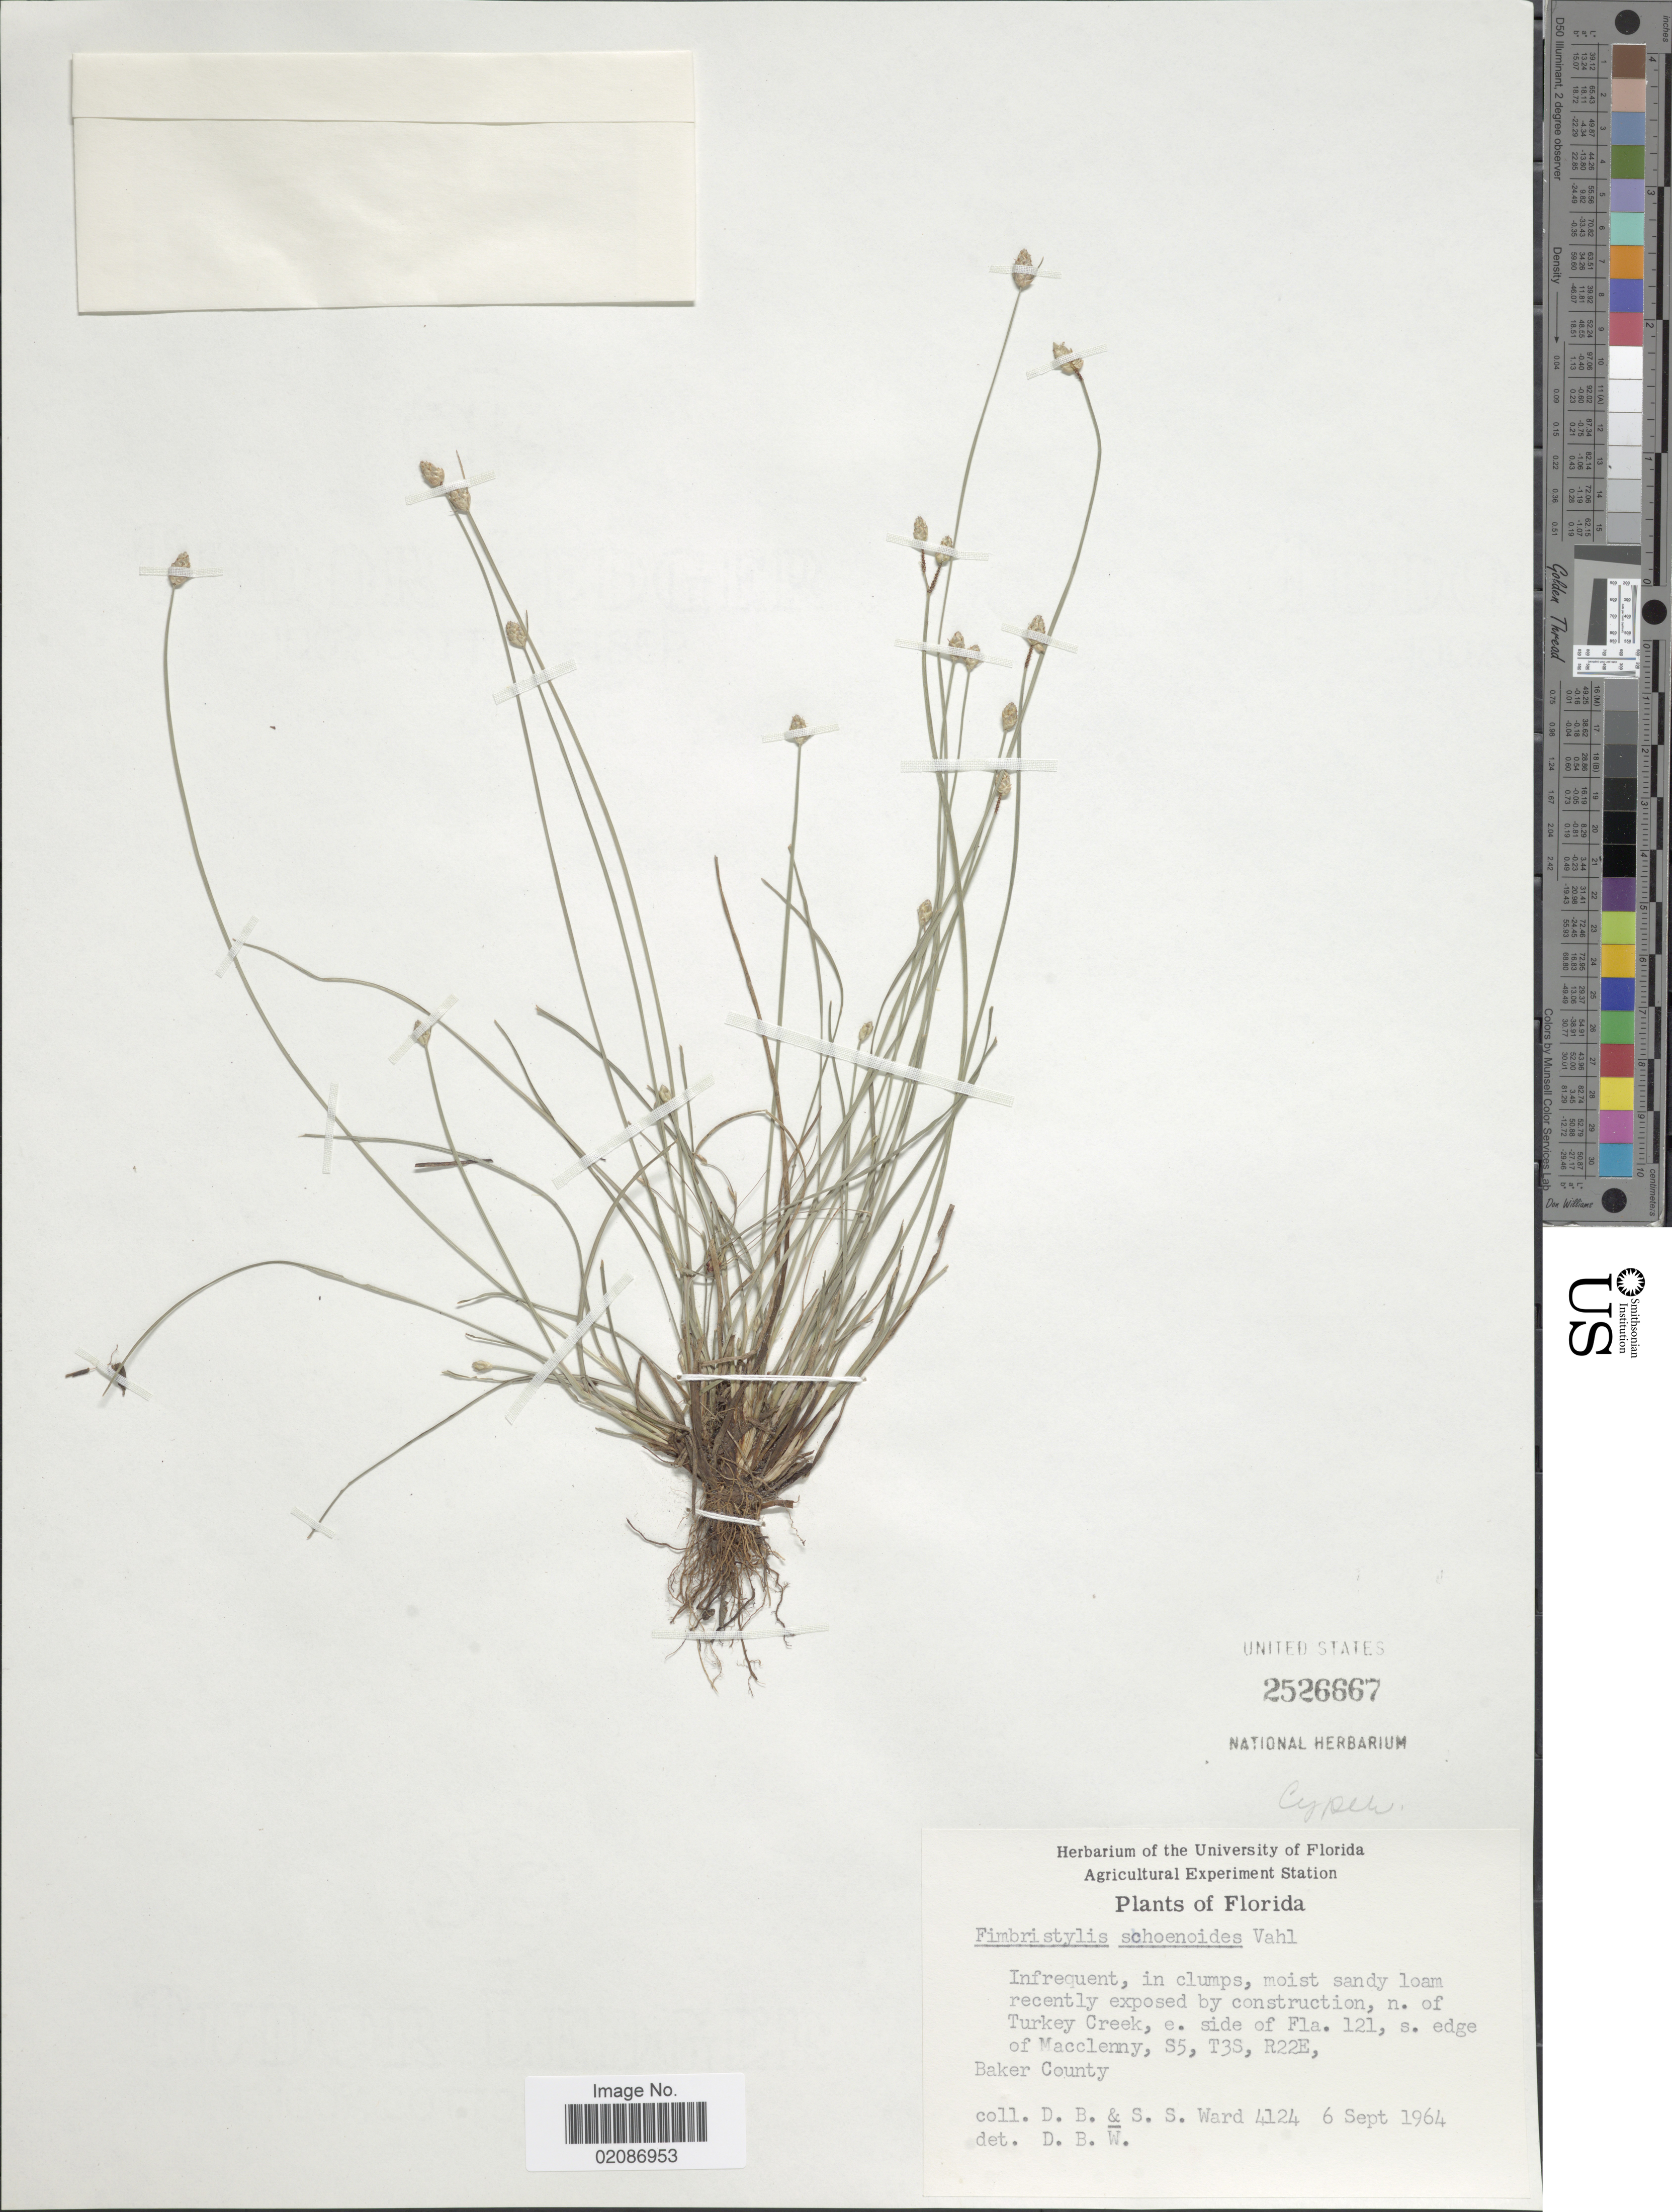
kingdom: Plantae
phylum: Tracheophyta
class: Liliopsida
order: Poales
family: Cyperaceae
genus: Fimbristylis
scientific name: Fimbristylis schoenoides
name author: (Retz.) Vahl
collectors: D. B. Ward & S. S. Ward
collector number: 4124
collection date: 1964-09-06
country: United States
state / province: Florida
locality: N. of Turkey Creek, e. side of Fla. 121, s. edge of Macclenny, S5, T3S, R22E, Baker County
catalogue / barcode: US 2526667